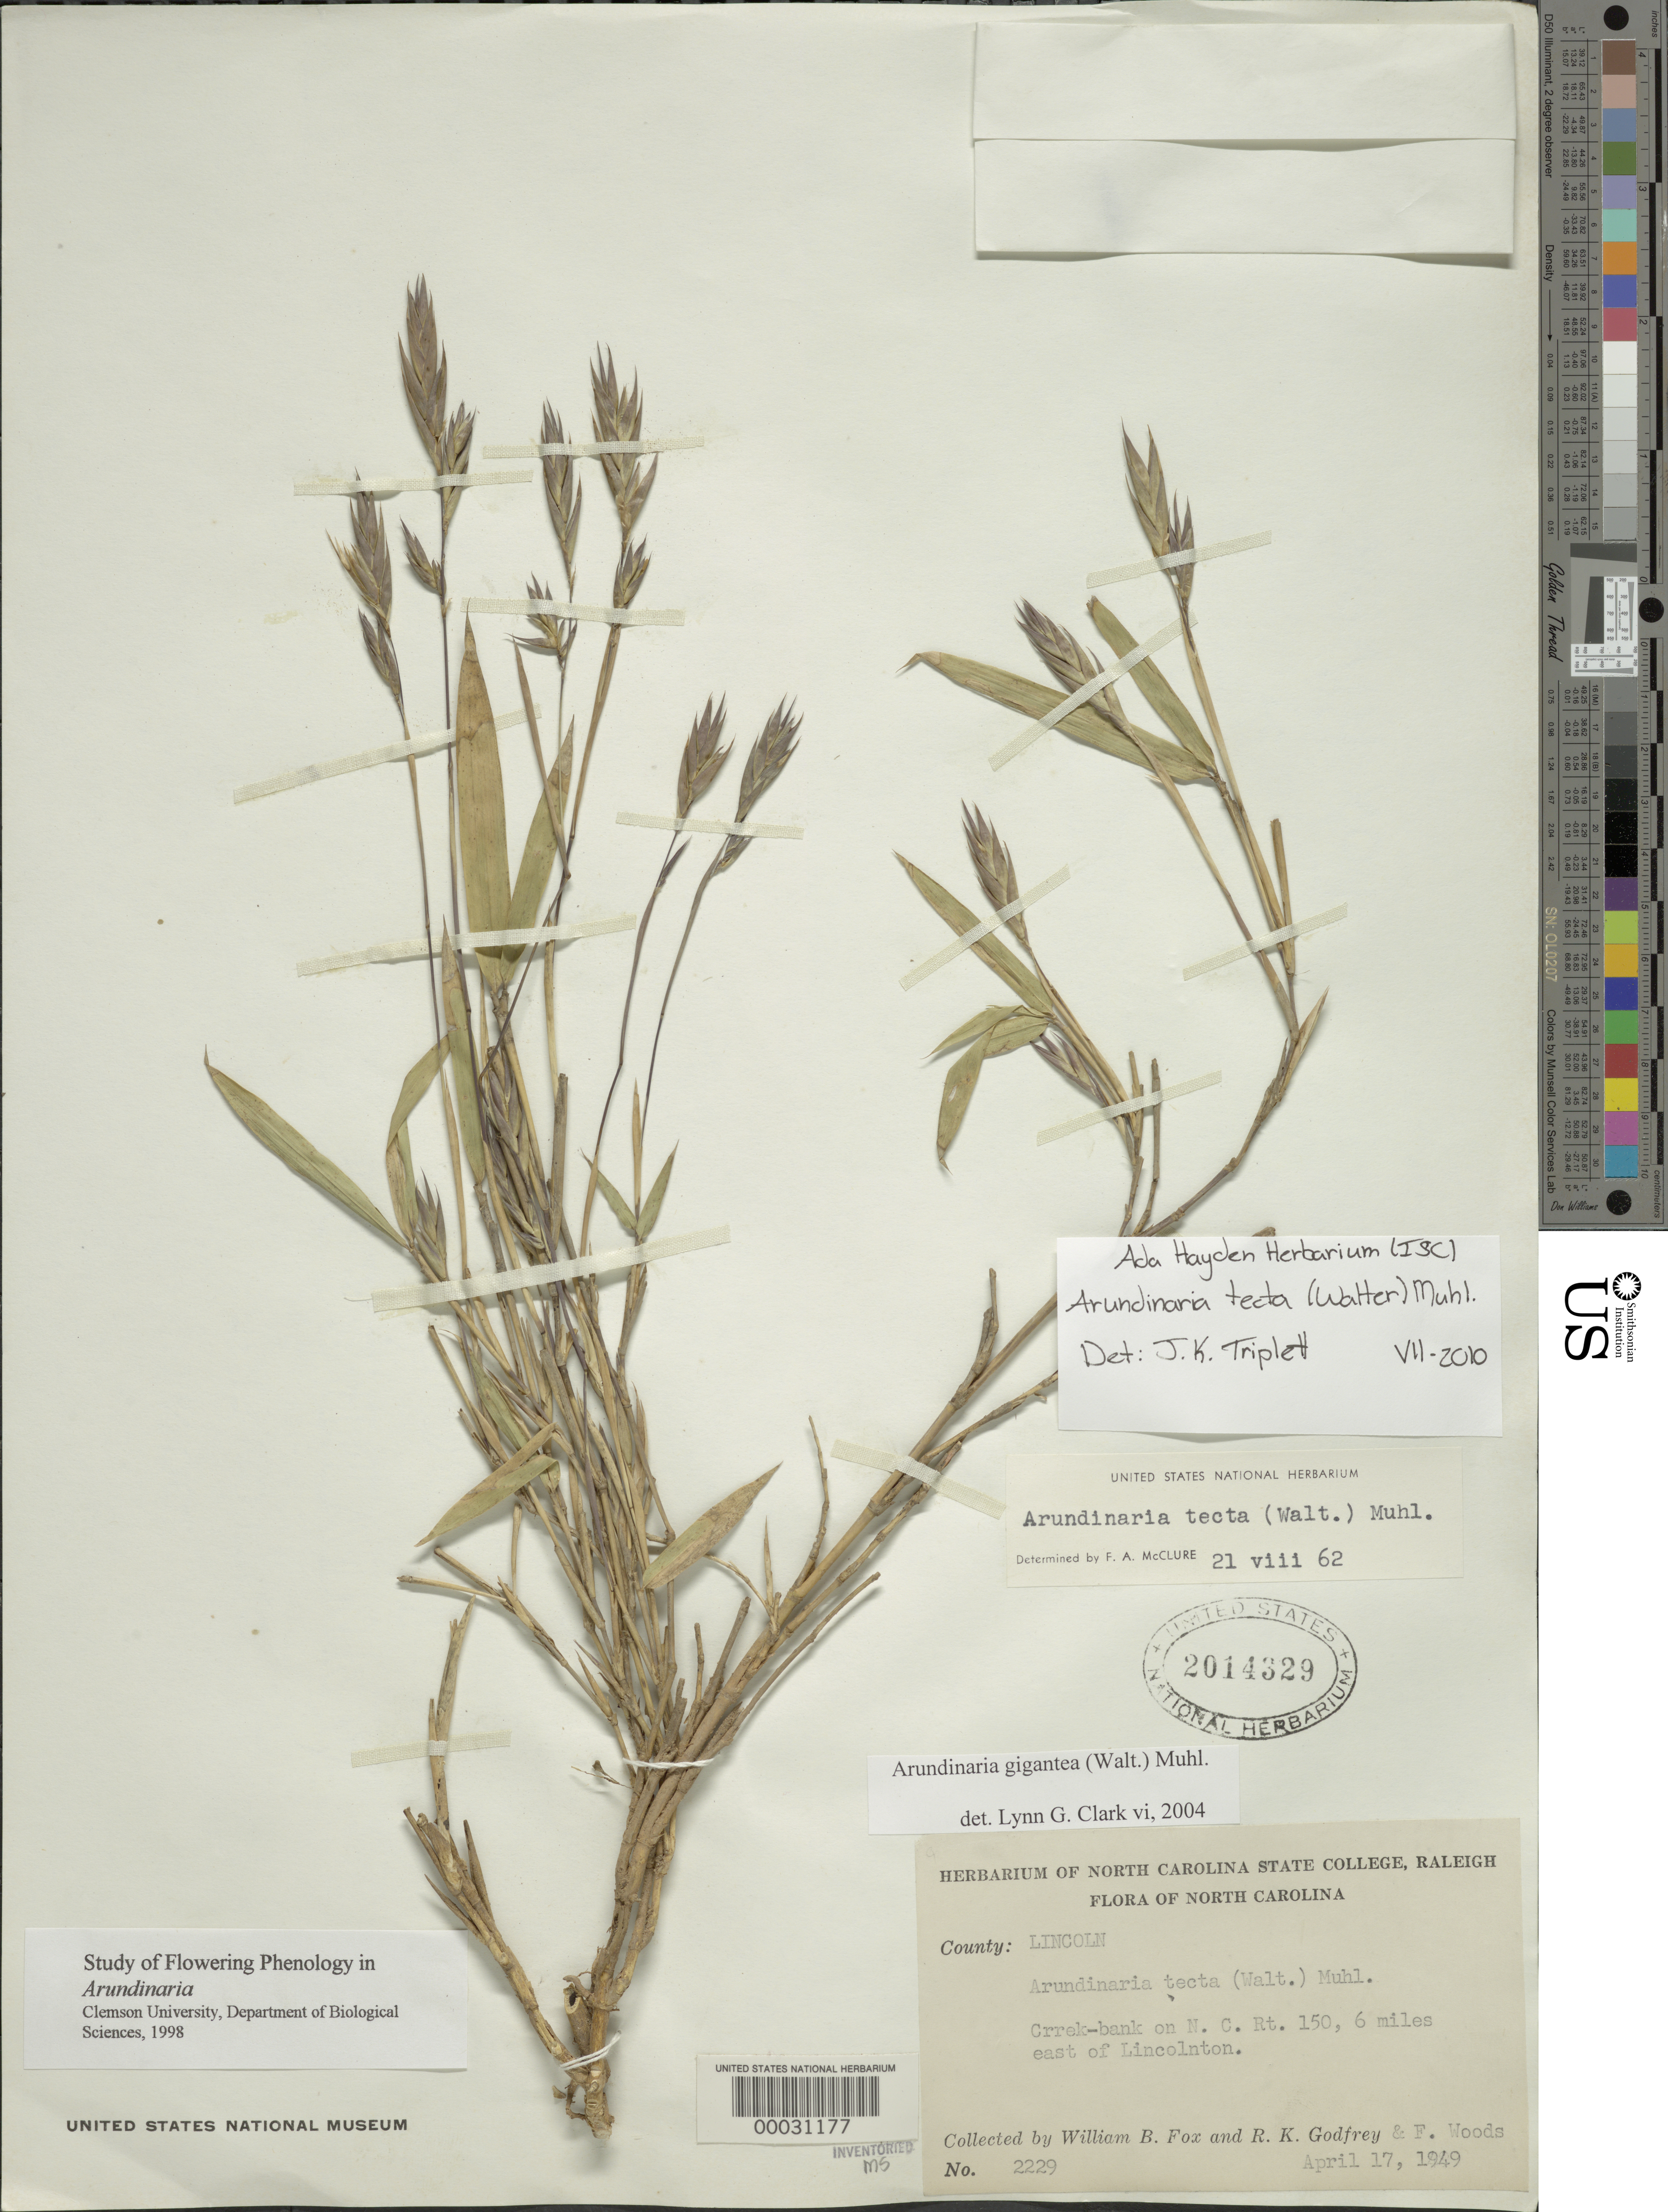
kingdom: Plantae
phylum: Tracheophyta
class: Liliopsida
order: Poales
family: Poaceae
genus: Arundinaria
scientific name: Arundinaria tecta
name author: (Walter) Muhl.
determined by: Triplett, J. K.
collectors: W. B. Fox & R. K. Godfrey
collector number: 2229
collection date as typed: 17 Apr 1949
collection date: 1949-04-17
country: United States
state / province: North Carolina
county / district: Lincoln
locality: Lincolnton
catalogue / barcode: US 2014329